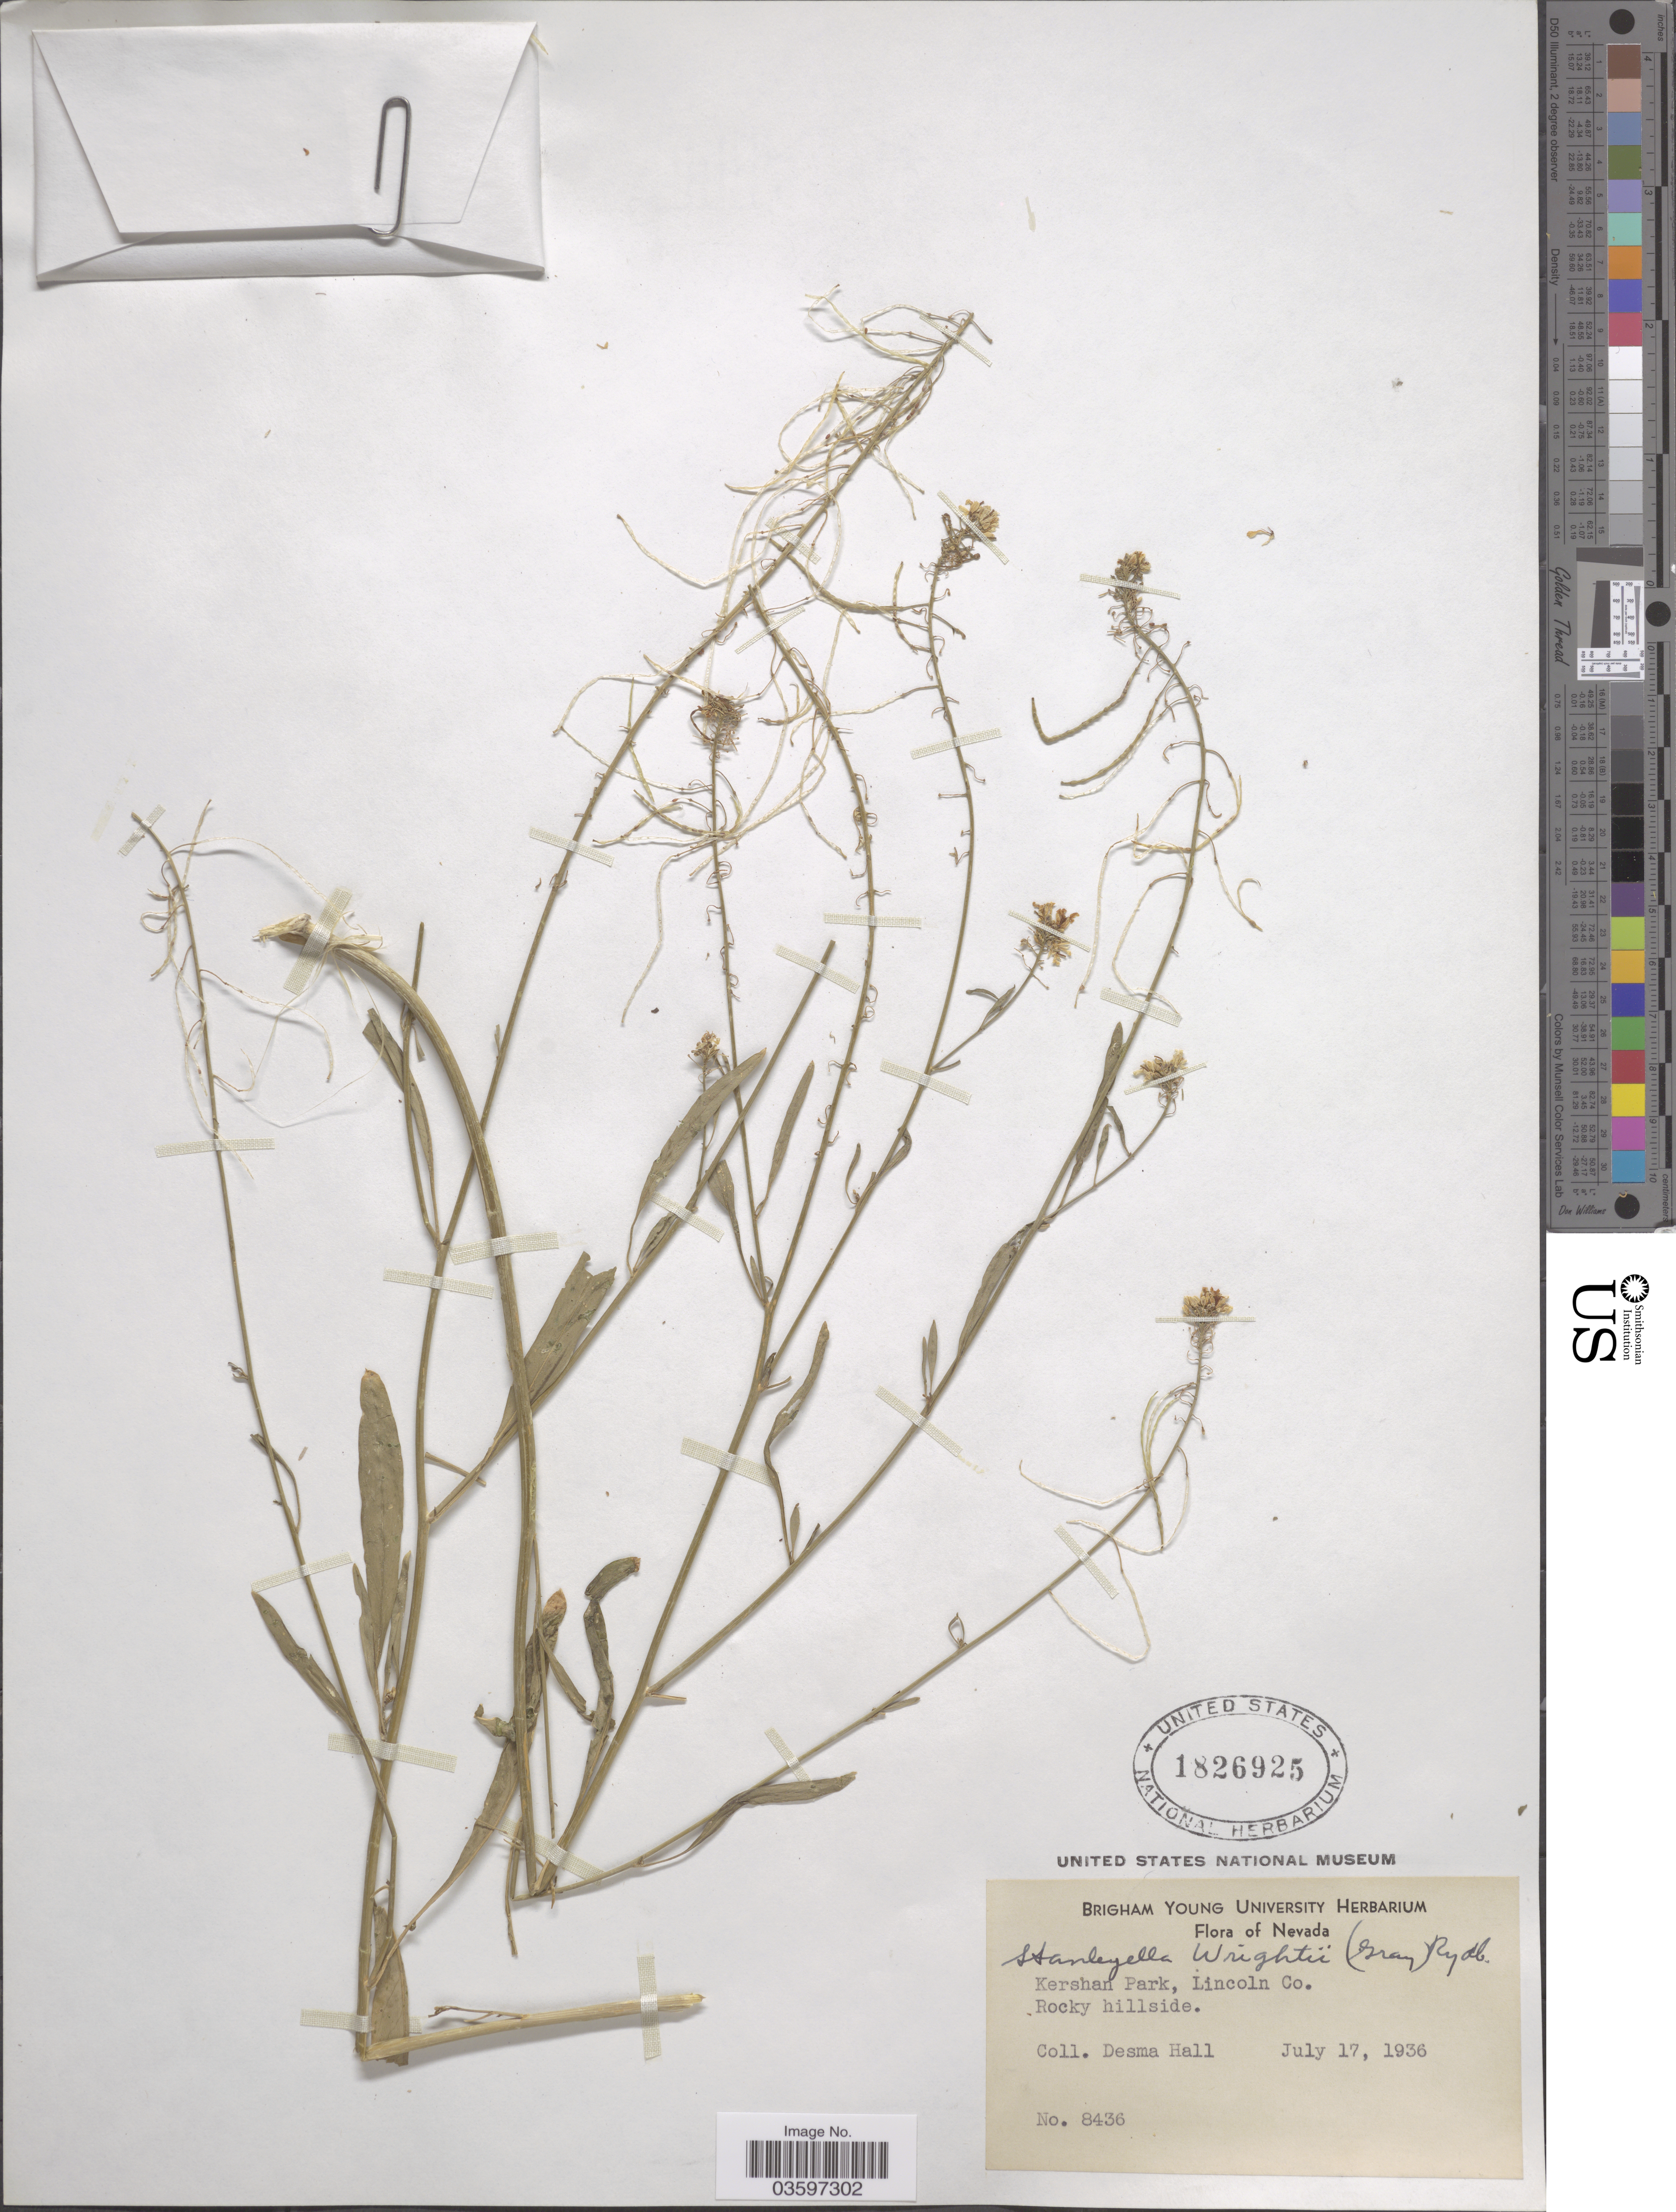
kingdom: Plantae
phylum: Tracheophyta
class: Magnoliopsida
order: Brassicales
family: Brassicaceae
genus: Stanleyella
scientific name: Stanleyella wrightii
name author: Rydb.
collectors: D. Hall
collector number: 8436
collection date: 1936-07-17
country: United States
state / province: Nevada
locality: Kershan Park, Lincoln Co.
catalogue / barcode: US 1826925